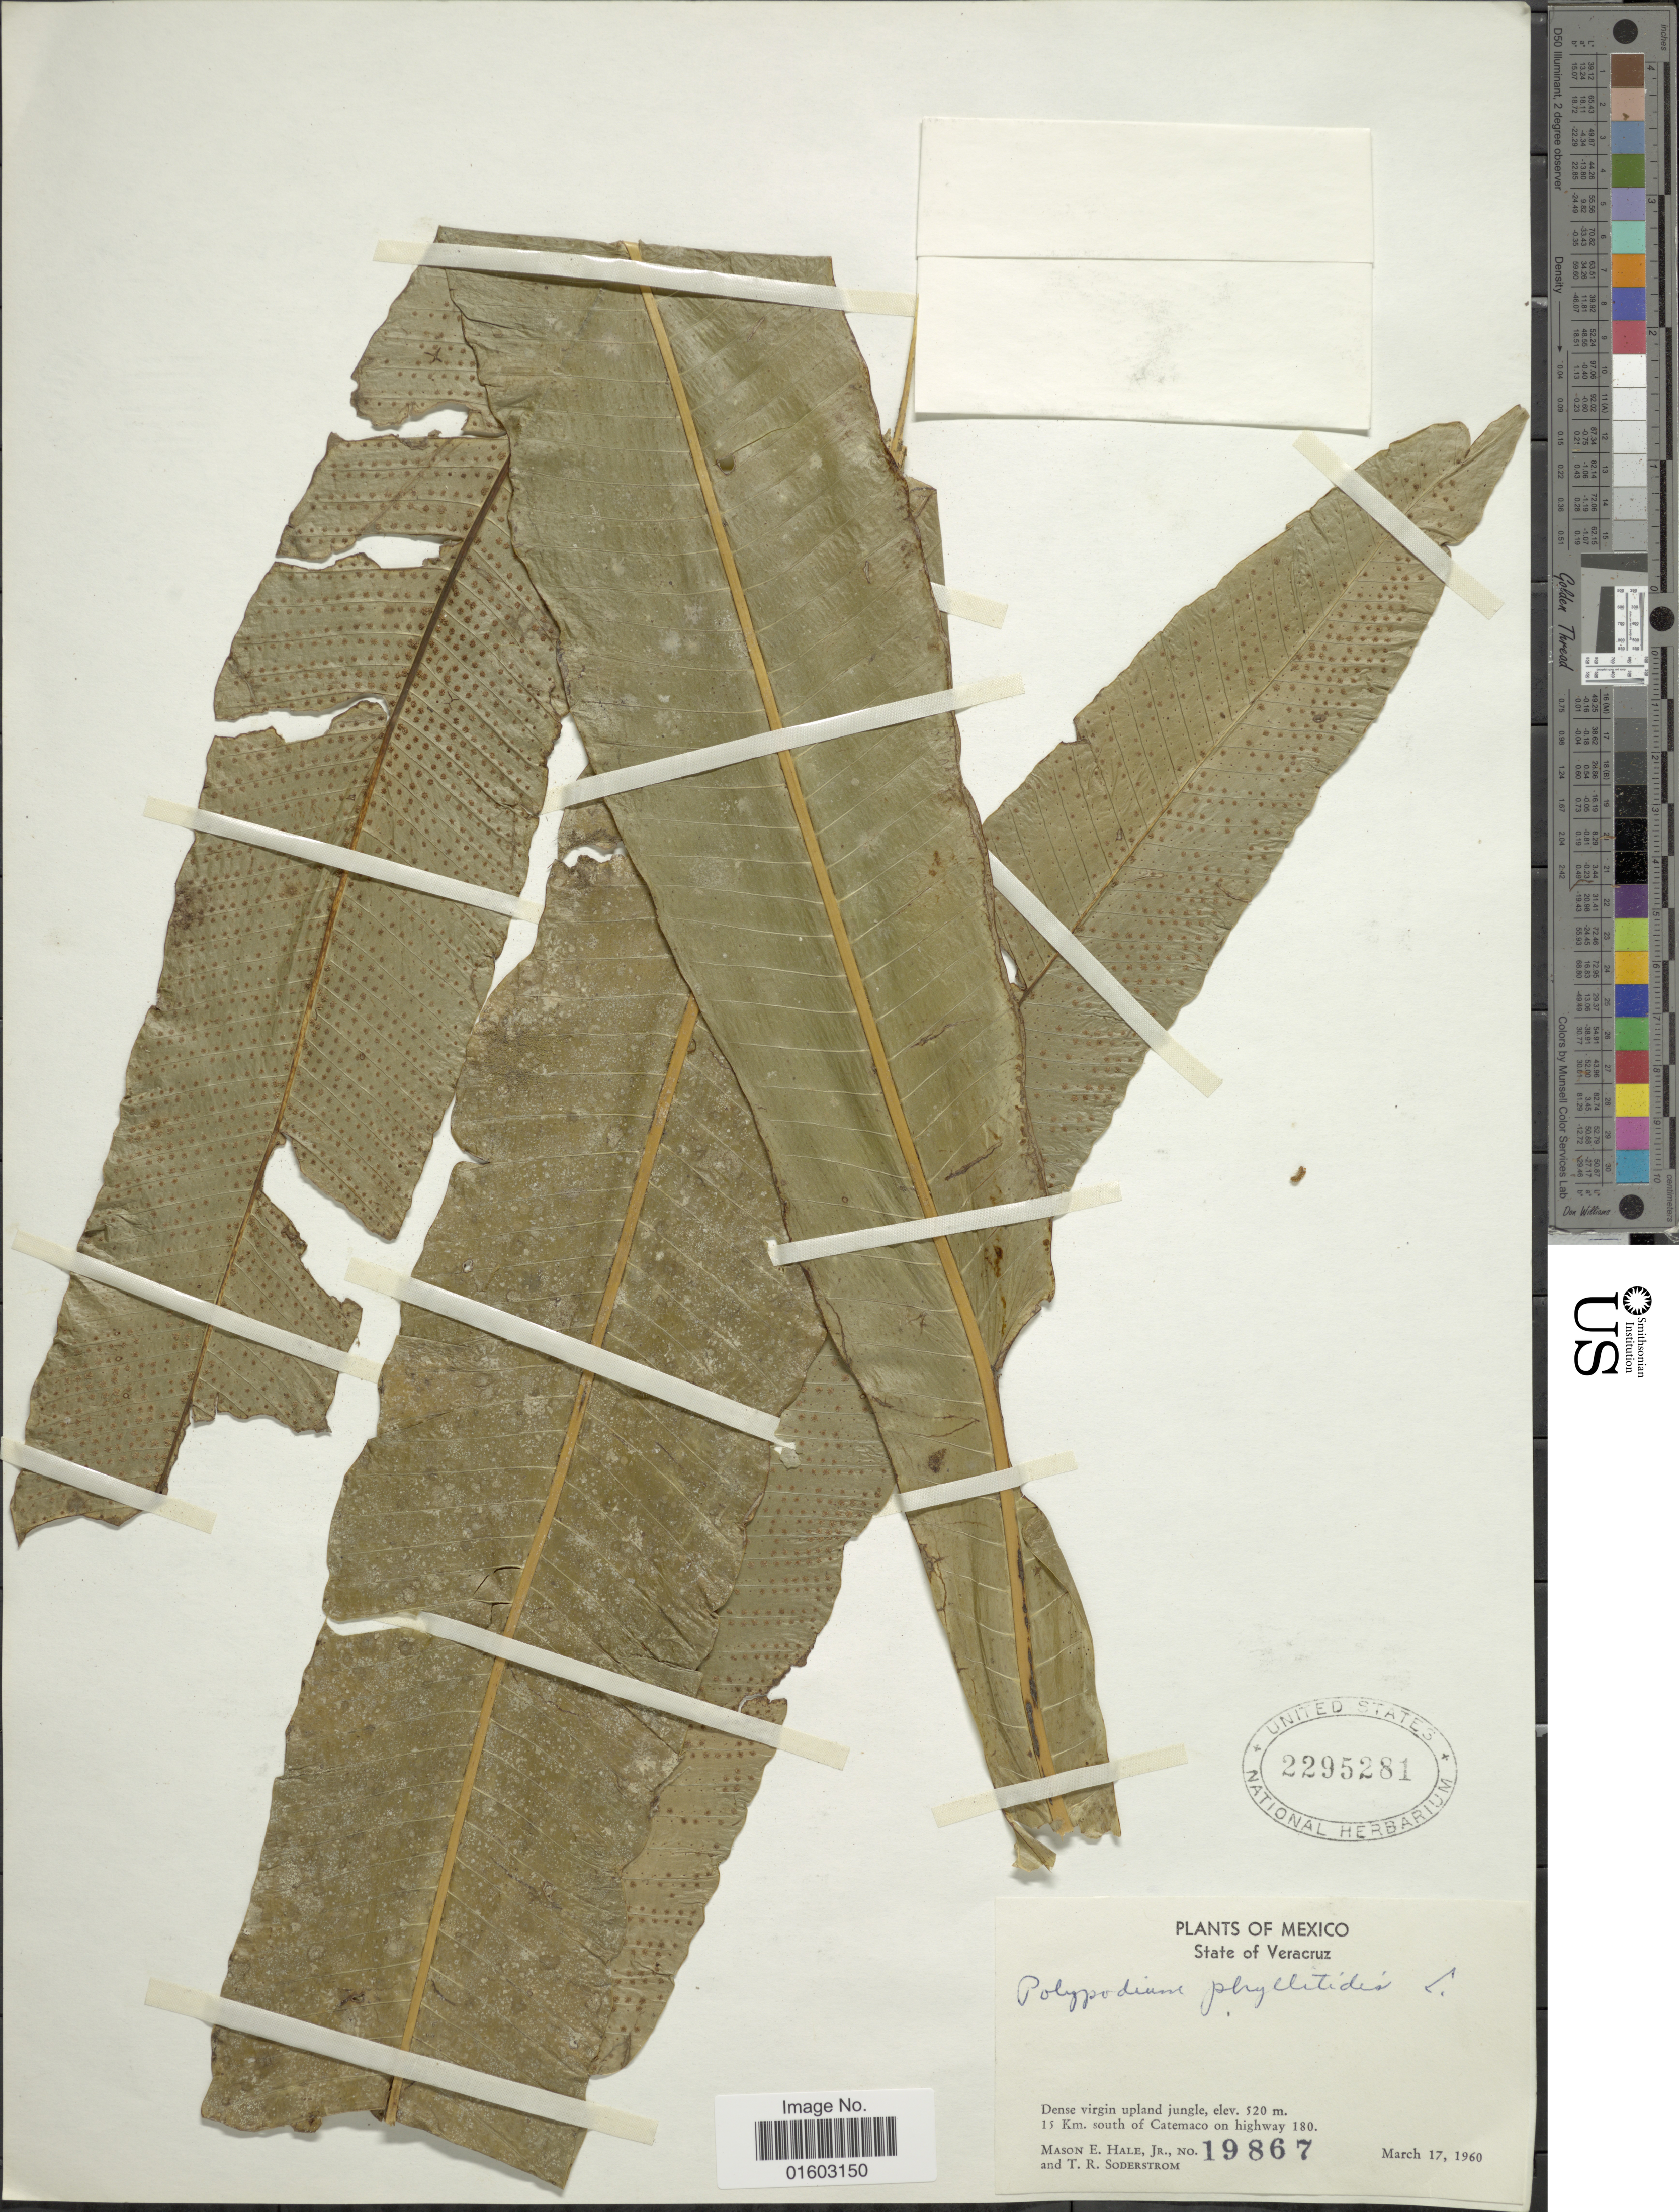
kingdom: Plantae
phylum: Tracheophyta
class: Polypodiopsida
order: Polypodiales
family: Polypodiaceae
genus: Campyloneurum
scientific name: Campyloneurum phyllitidis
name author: (L.) C. Presl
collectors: M. Hale & T. R. Soderstrom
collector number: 19867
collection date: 1960-03-17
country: Mexico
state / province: Veracruz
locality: State of Vera Cruz. 15 Km. south of Catemaco on highway 180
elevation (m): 520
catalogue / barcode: US 2295281